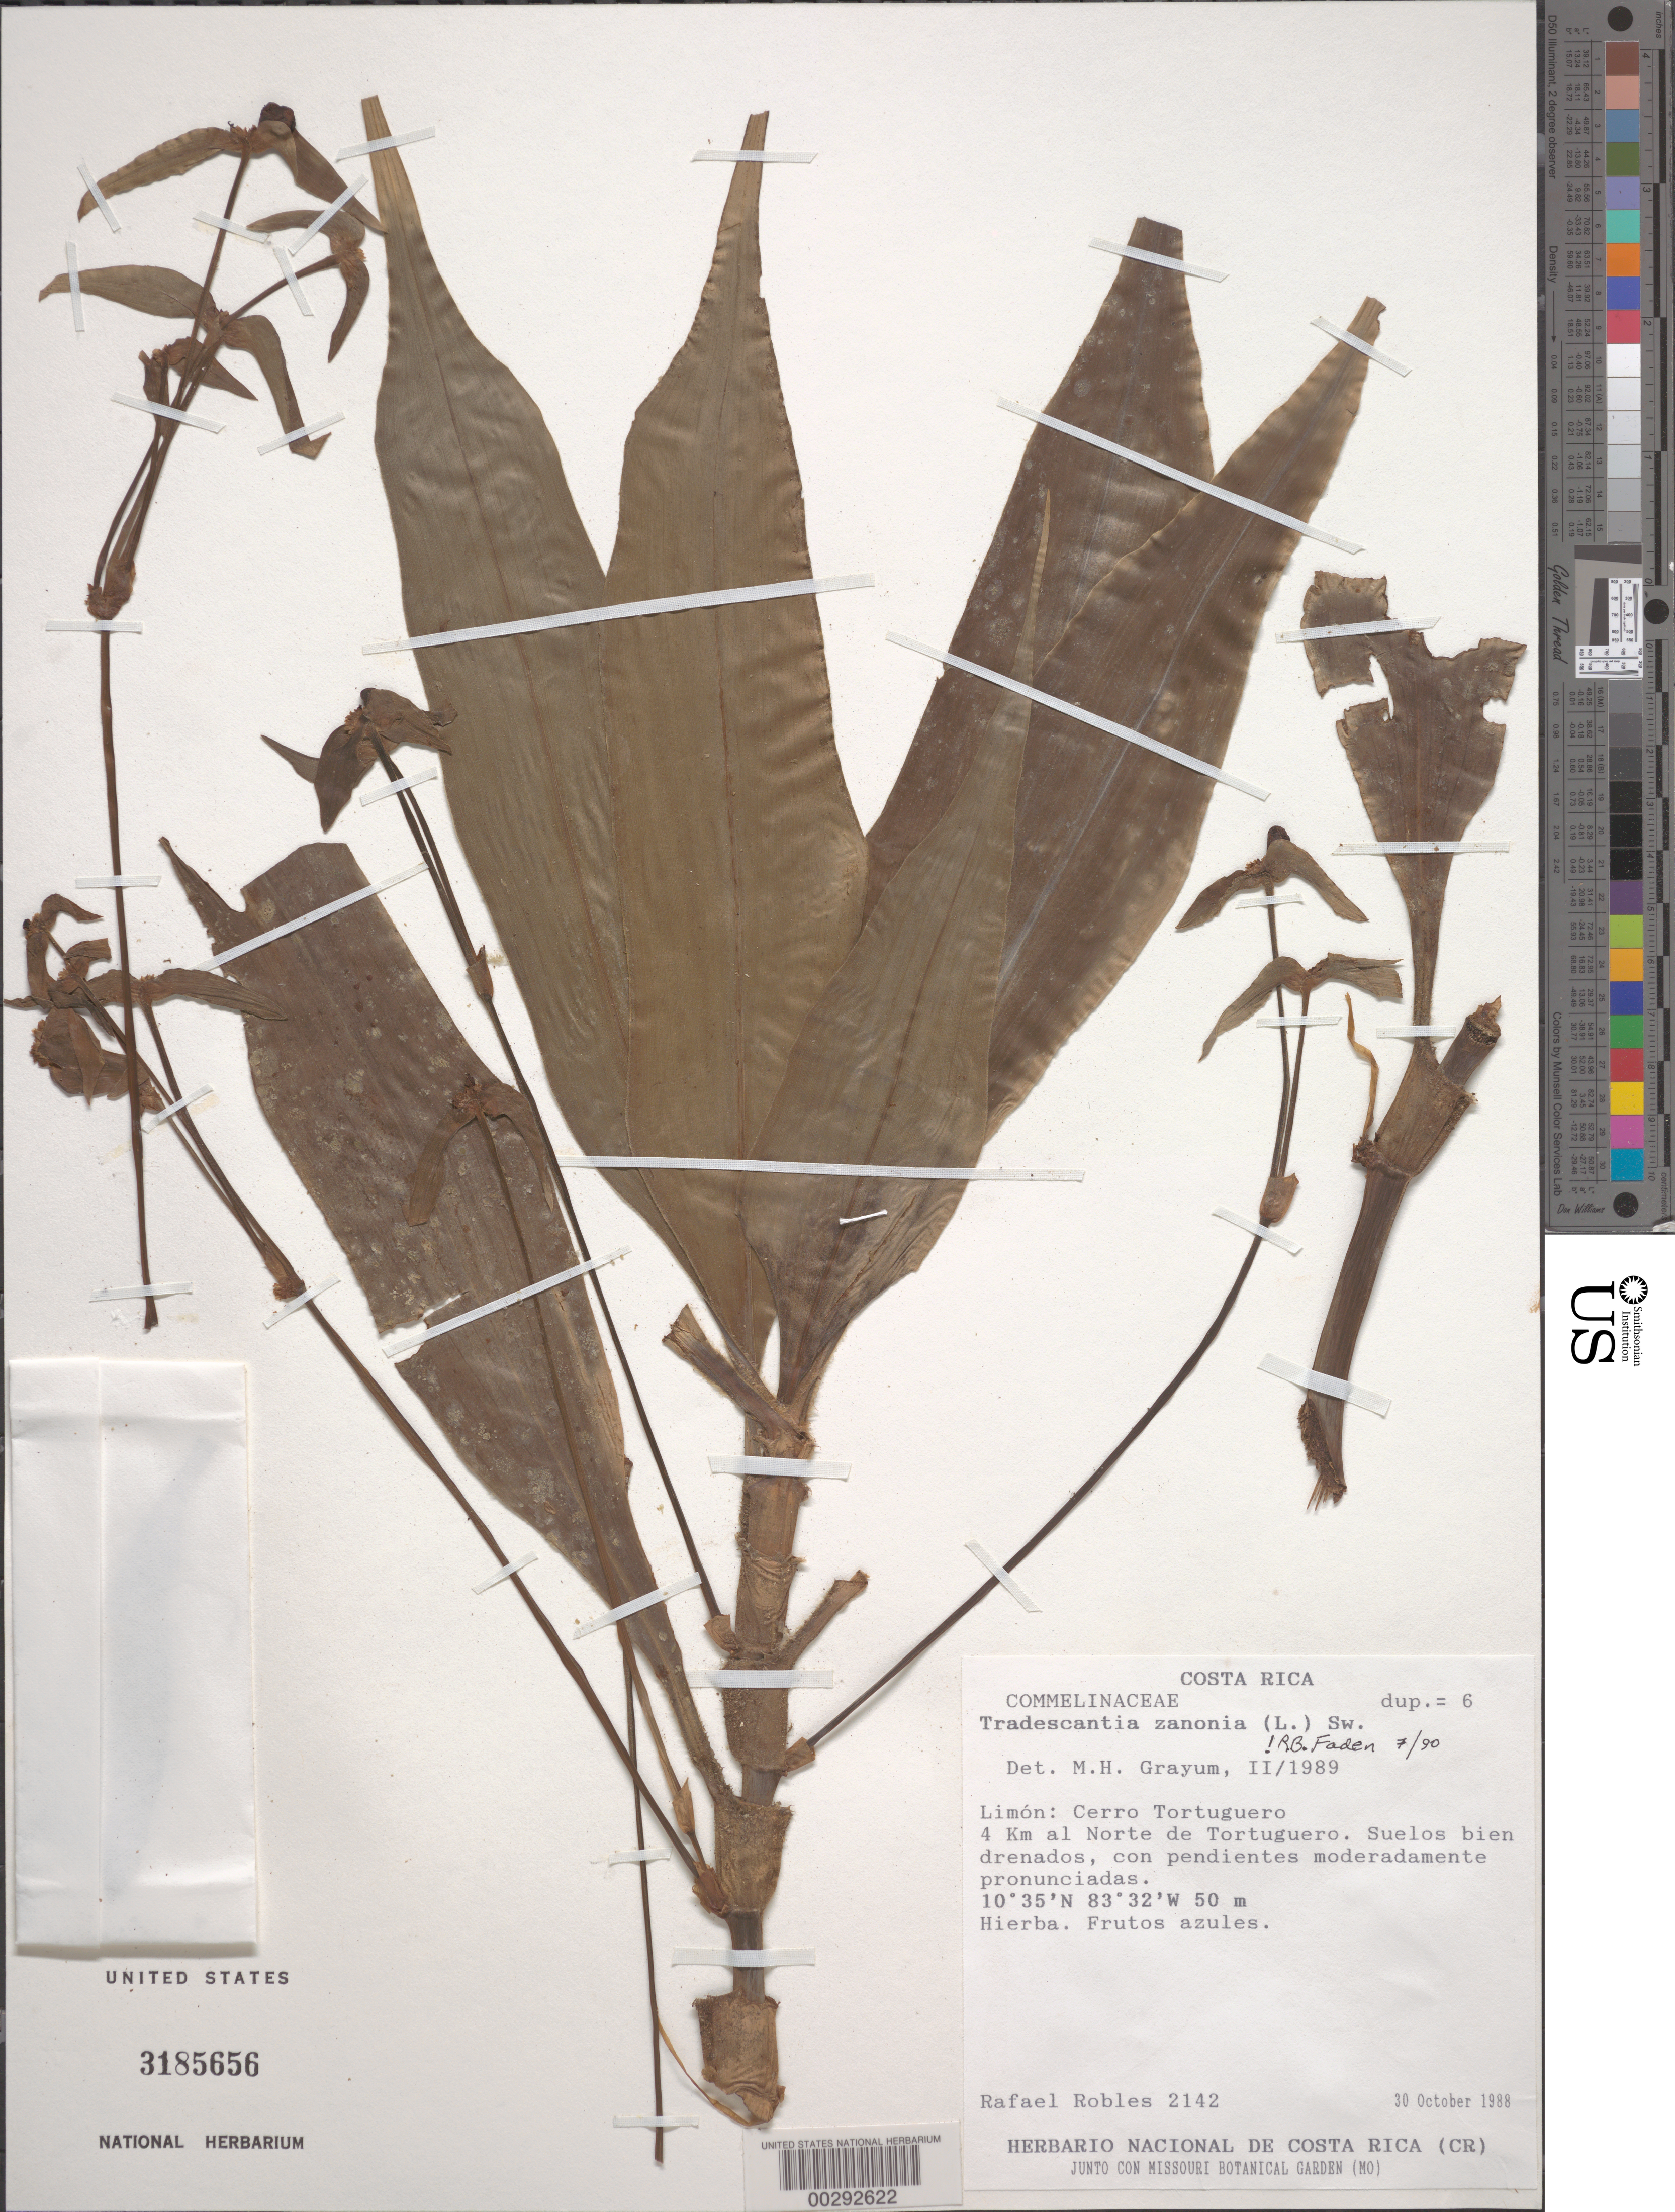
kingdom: Plantae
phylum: Tracheophyta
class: Liliopsida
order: Commelinales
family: Commelinaceae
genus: Tradescantia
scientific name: Tradescantia zanonia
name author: (L.) Sw.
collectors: R. Robles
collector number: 2142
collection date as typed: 30 Oct 1988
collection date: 1988-10-30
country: Costa Rica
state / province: Limón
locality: Cerro tortuguero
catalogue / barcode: US 3185656